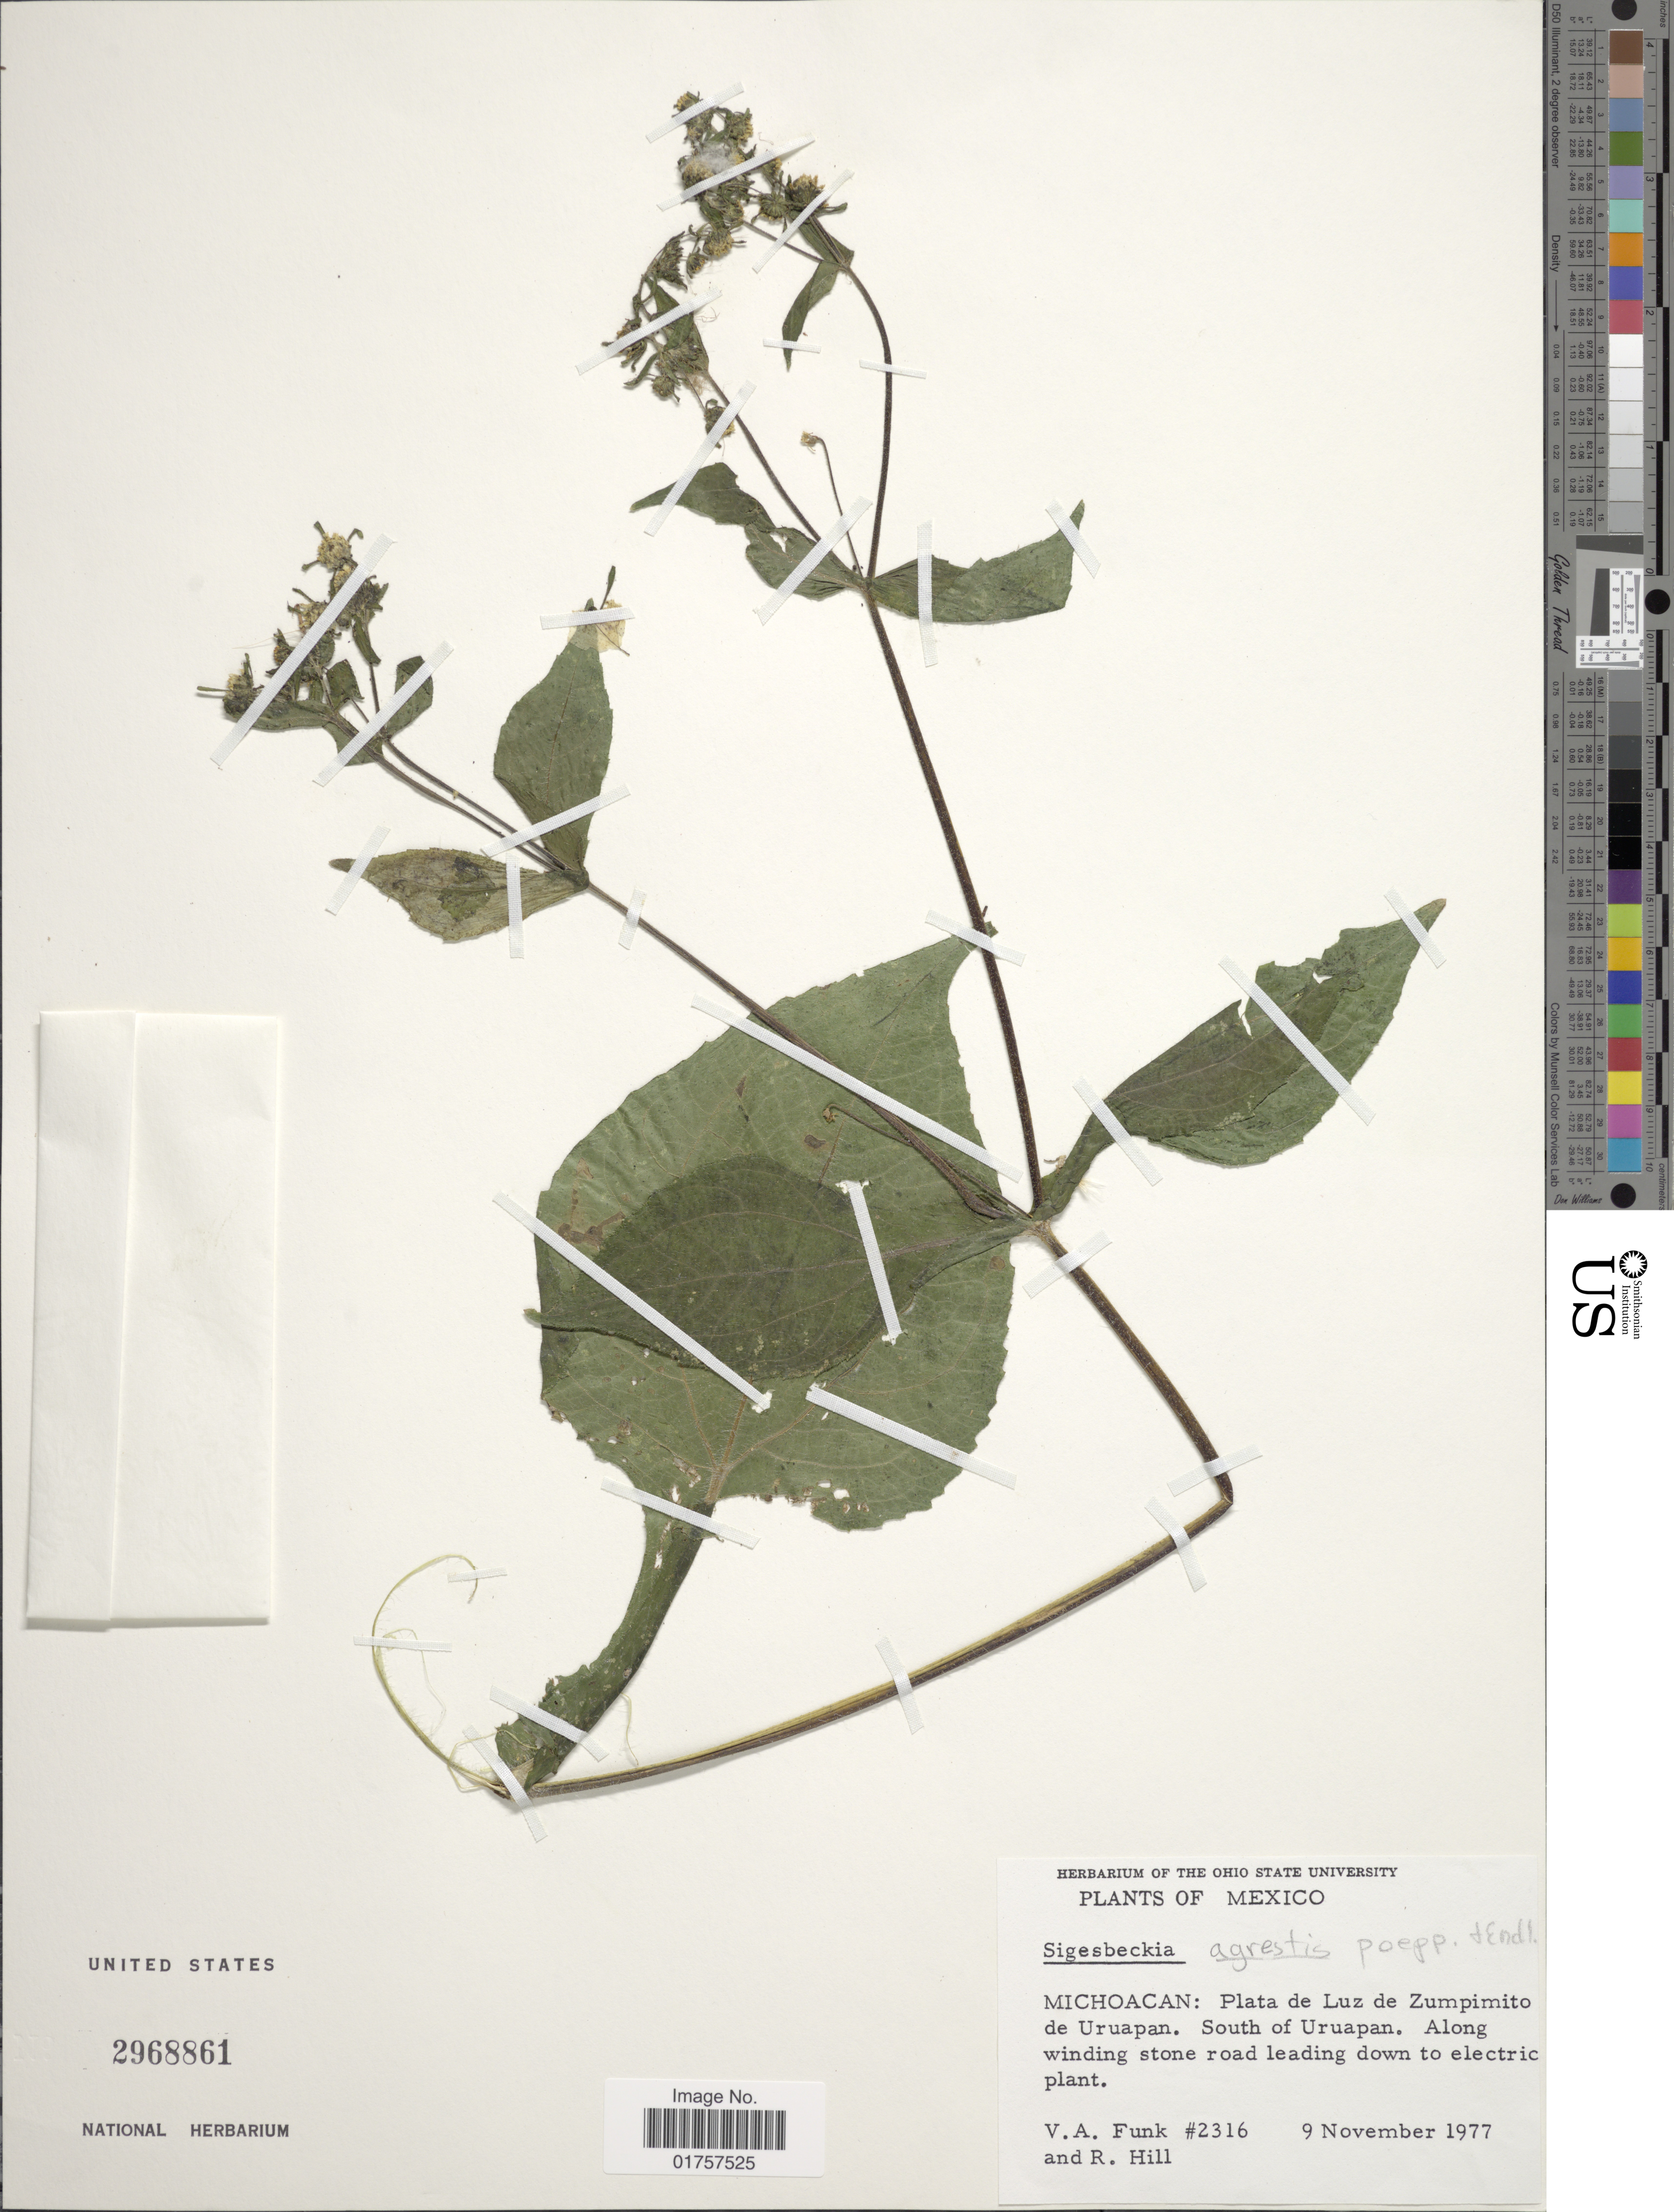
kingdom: Plantae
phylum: Tracheophyta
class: Magnoliopsida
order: Asterales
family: Asteraceae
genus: Sigesbeckia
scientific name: Sigesbeckia agrestis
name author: Poepp.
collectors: V. Funk & R. Hill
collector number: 2316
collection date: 1977-11-09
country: Mexico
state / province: Michoacán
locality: Plata de Luz de Zumpimito de Uruapan. South of Uruapan. Along winding stone road leading down to electric plant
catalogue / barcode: US 2968861